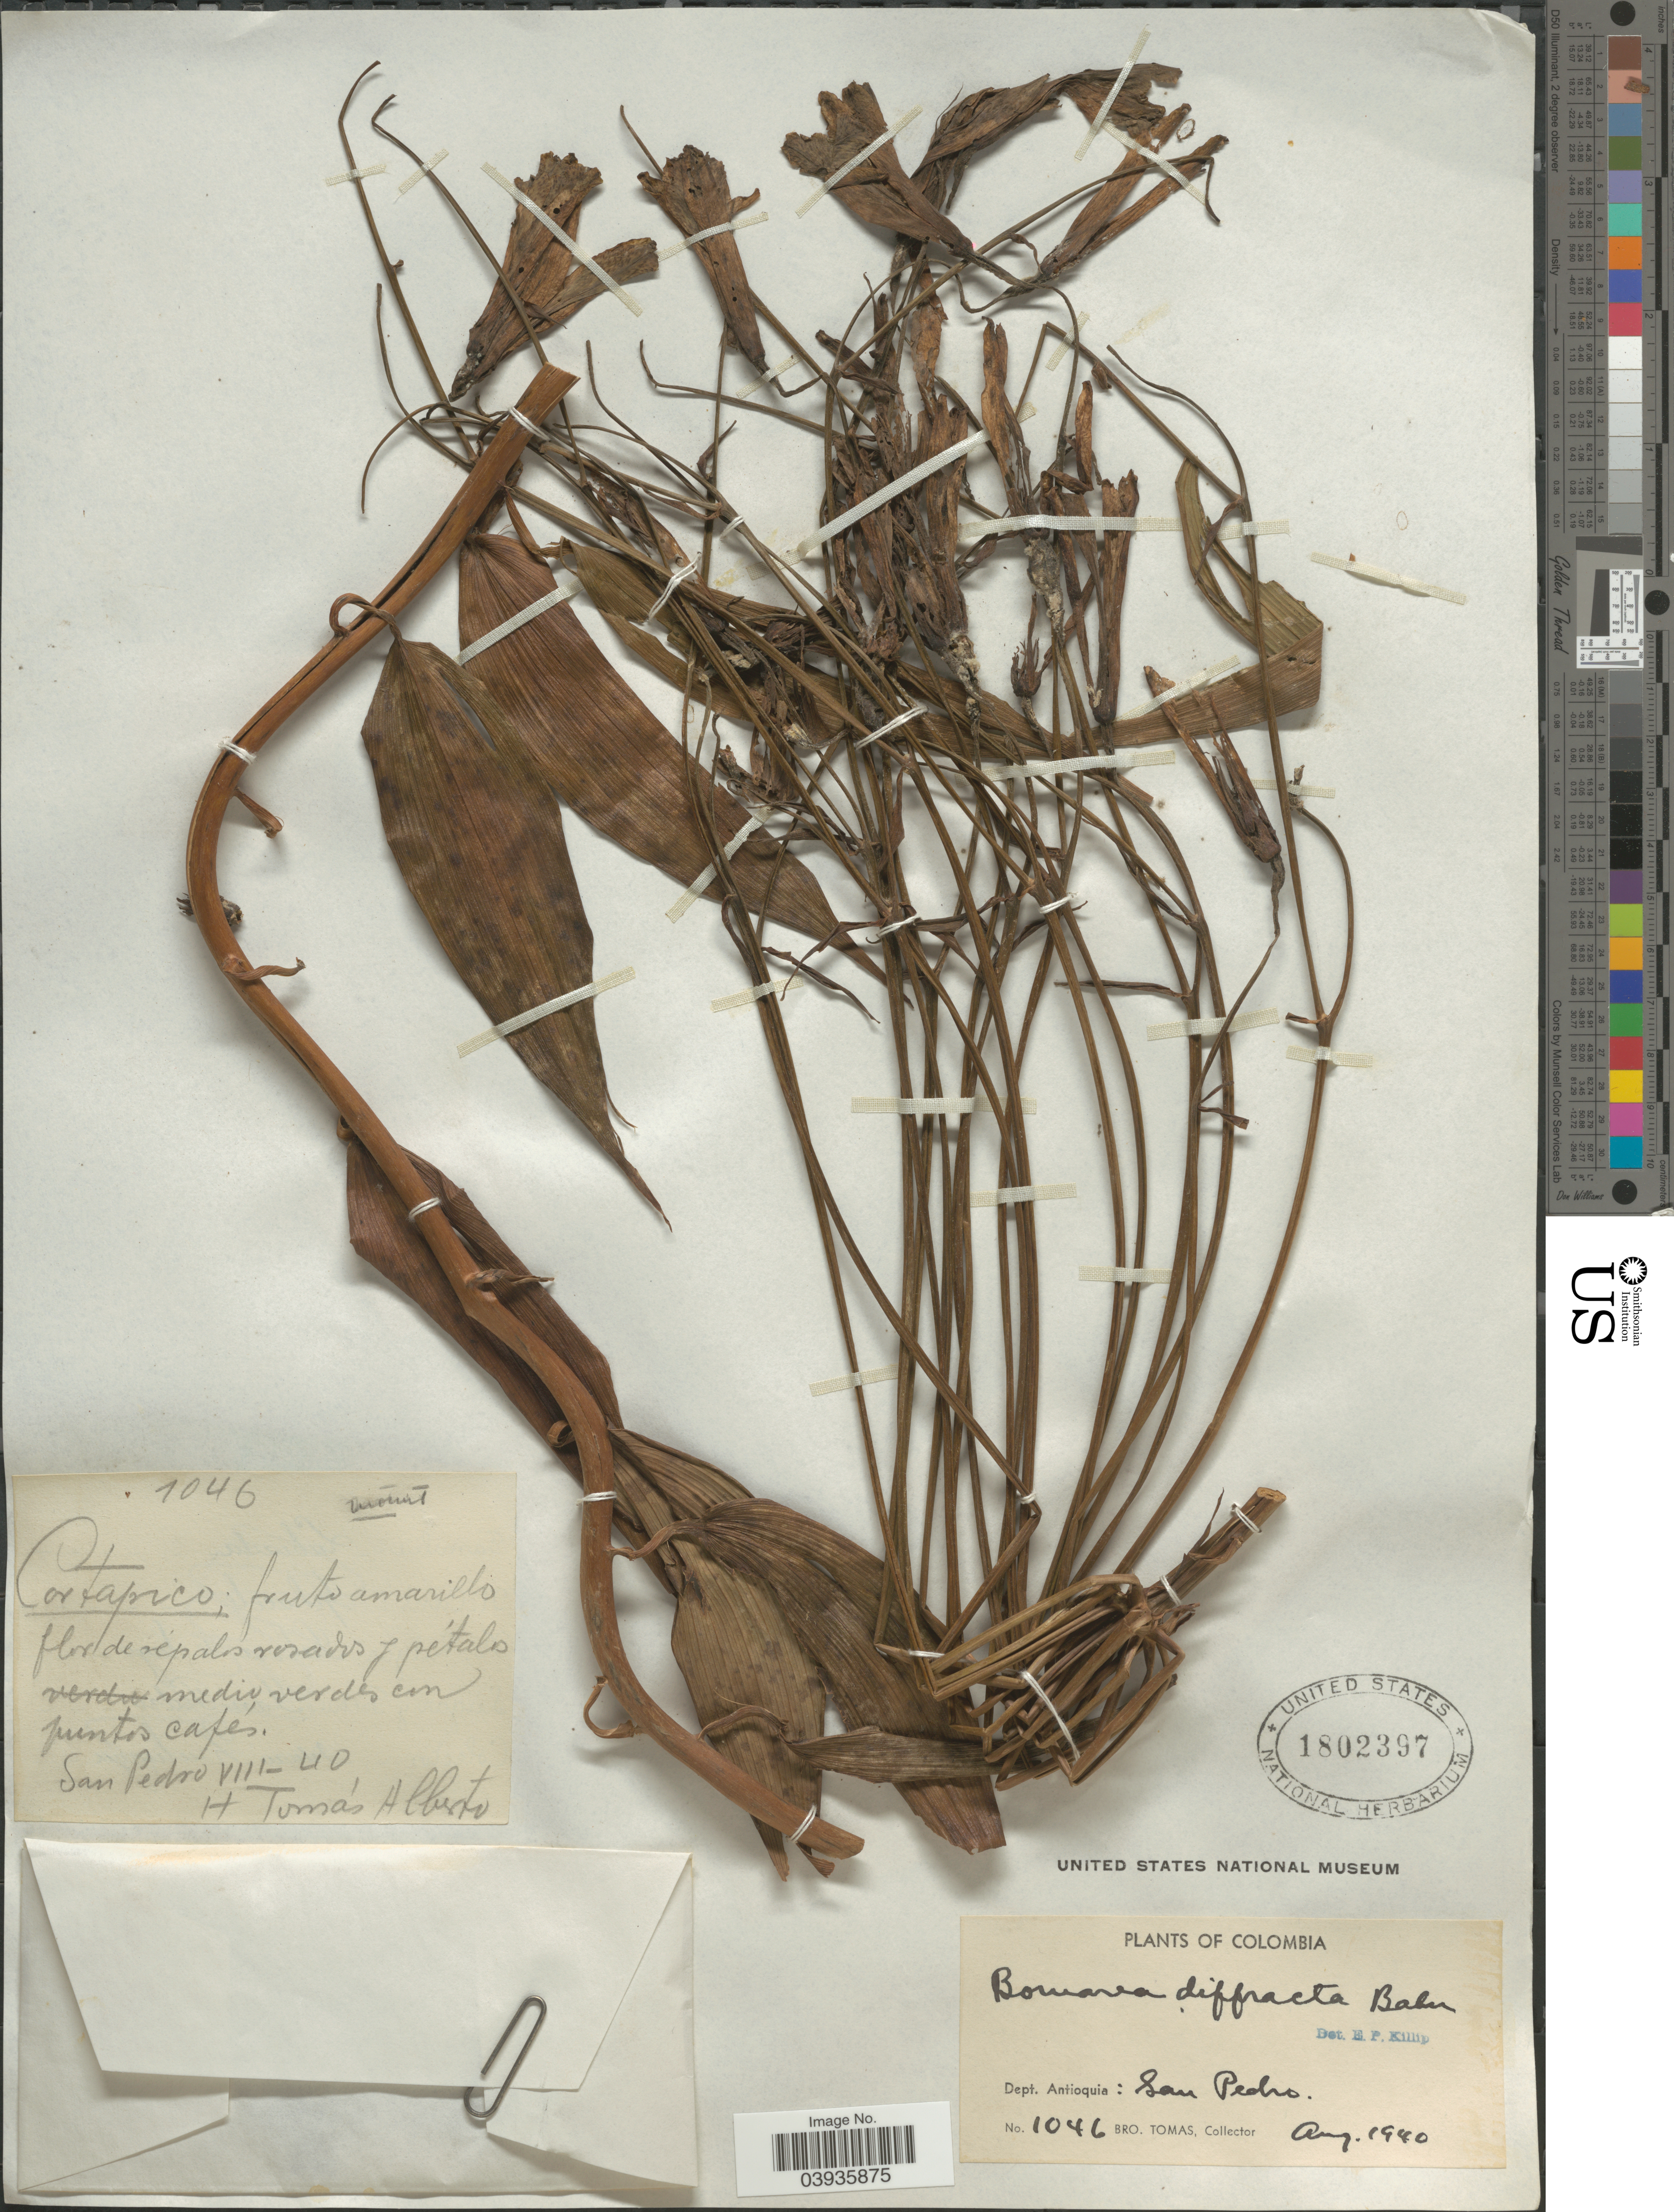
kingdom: Plantae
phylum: Tracheophyta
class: Liliopsida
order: Liliales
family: Alstroemeriaceae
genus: Bomarea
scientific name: Bomarea diffracta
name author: Baker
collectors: Bro. A. Tomas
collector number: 1046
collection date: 1940-08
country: Colombia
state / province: Antioquia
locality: Dept. Antioquia: San Pedro.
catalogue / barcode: US 1802397